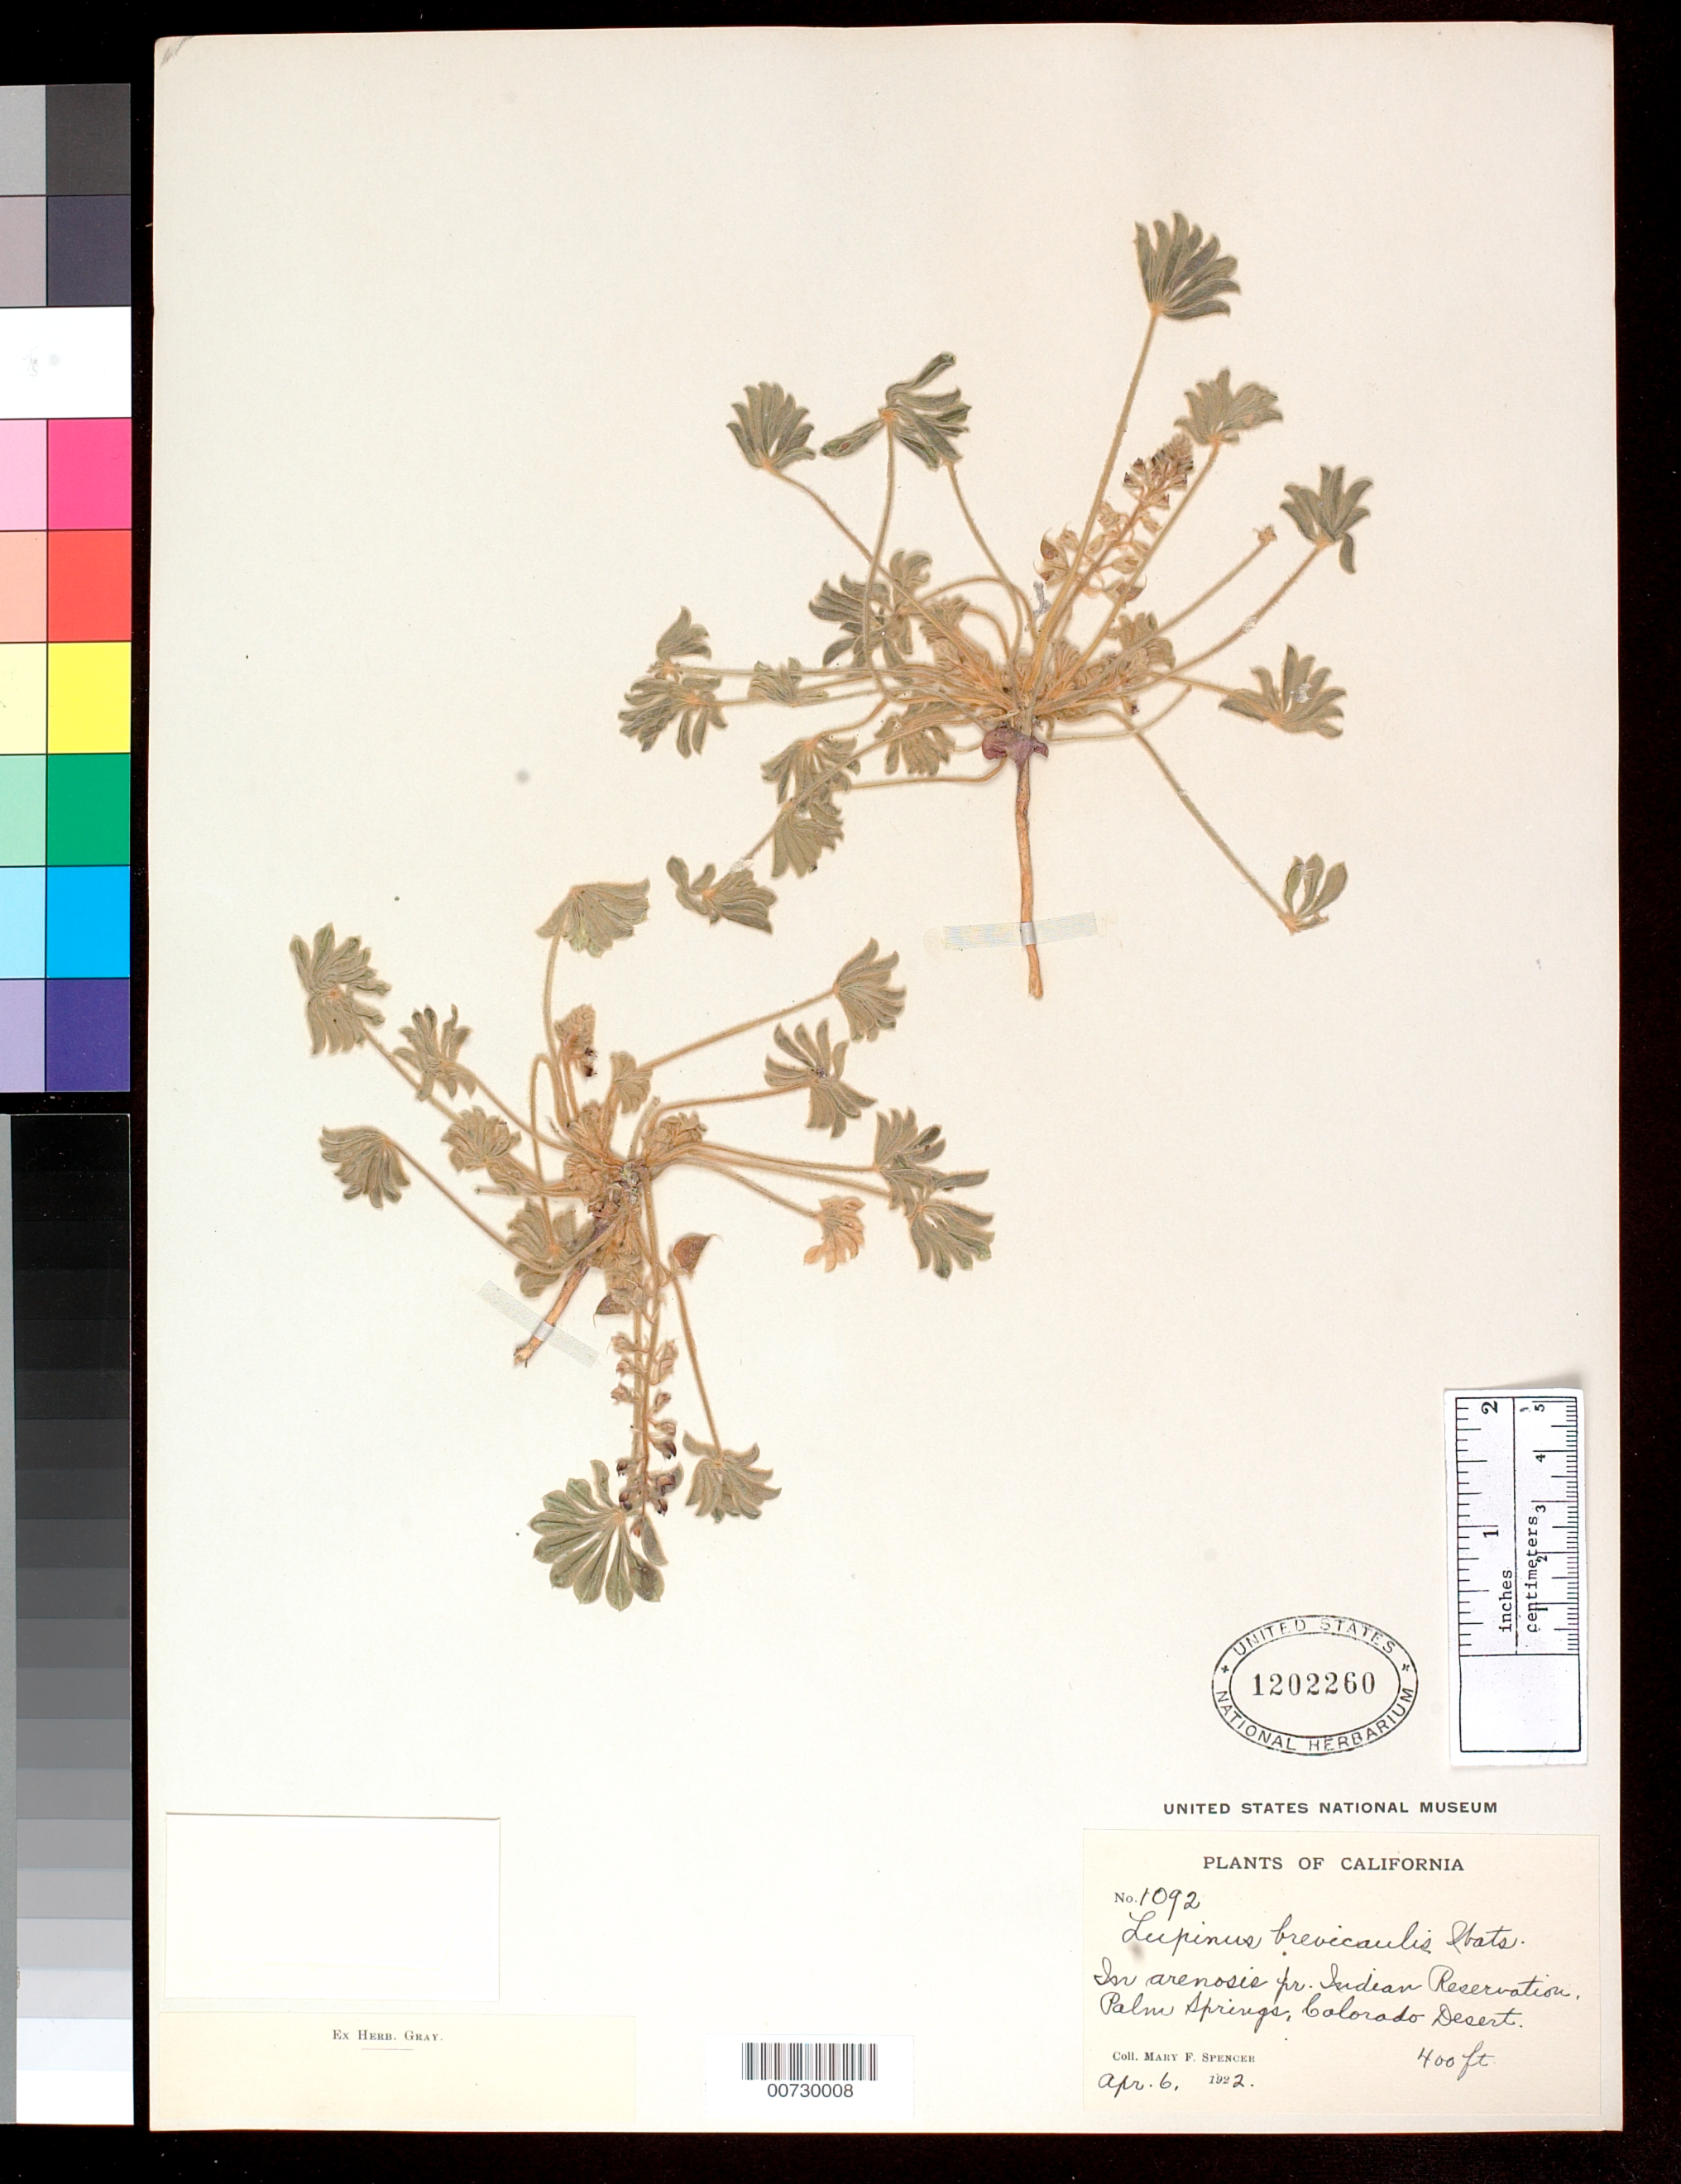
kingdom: Plantae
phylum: Tracheophyta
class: Magnoliopsida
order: Fabales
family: Fabaceae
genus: Lupinus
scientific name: Lupinus brevicaulis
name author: S. Watson in C. King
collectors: M. Spencer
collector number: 1092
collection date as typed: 6 Apr 1922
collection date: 1922-04-06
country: United States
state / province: California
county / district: Riverside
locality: In arenosis Indian reservation. Palm springs. Colorado desert.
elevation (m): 122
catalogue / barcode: US 1202260